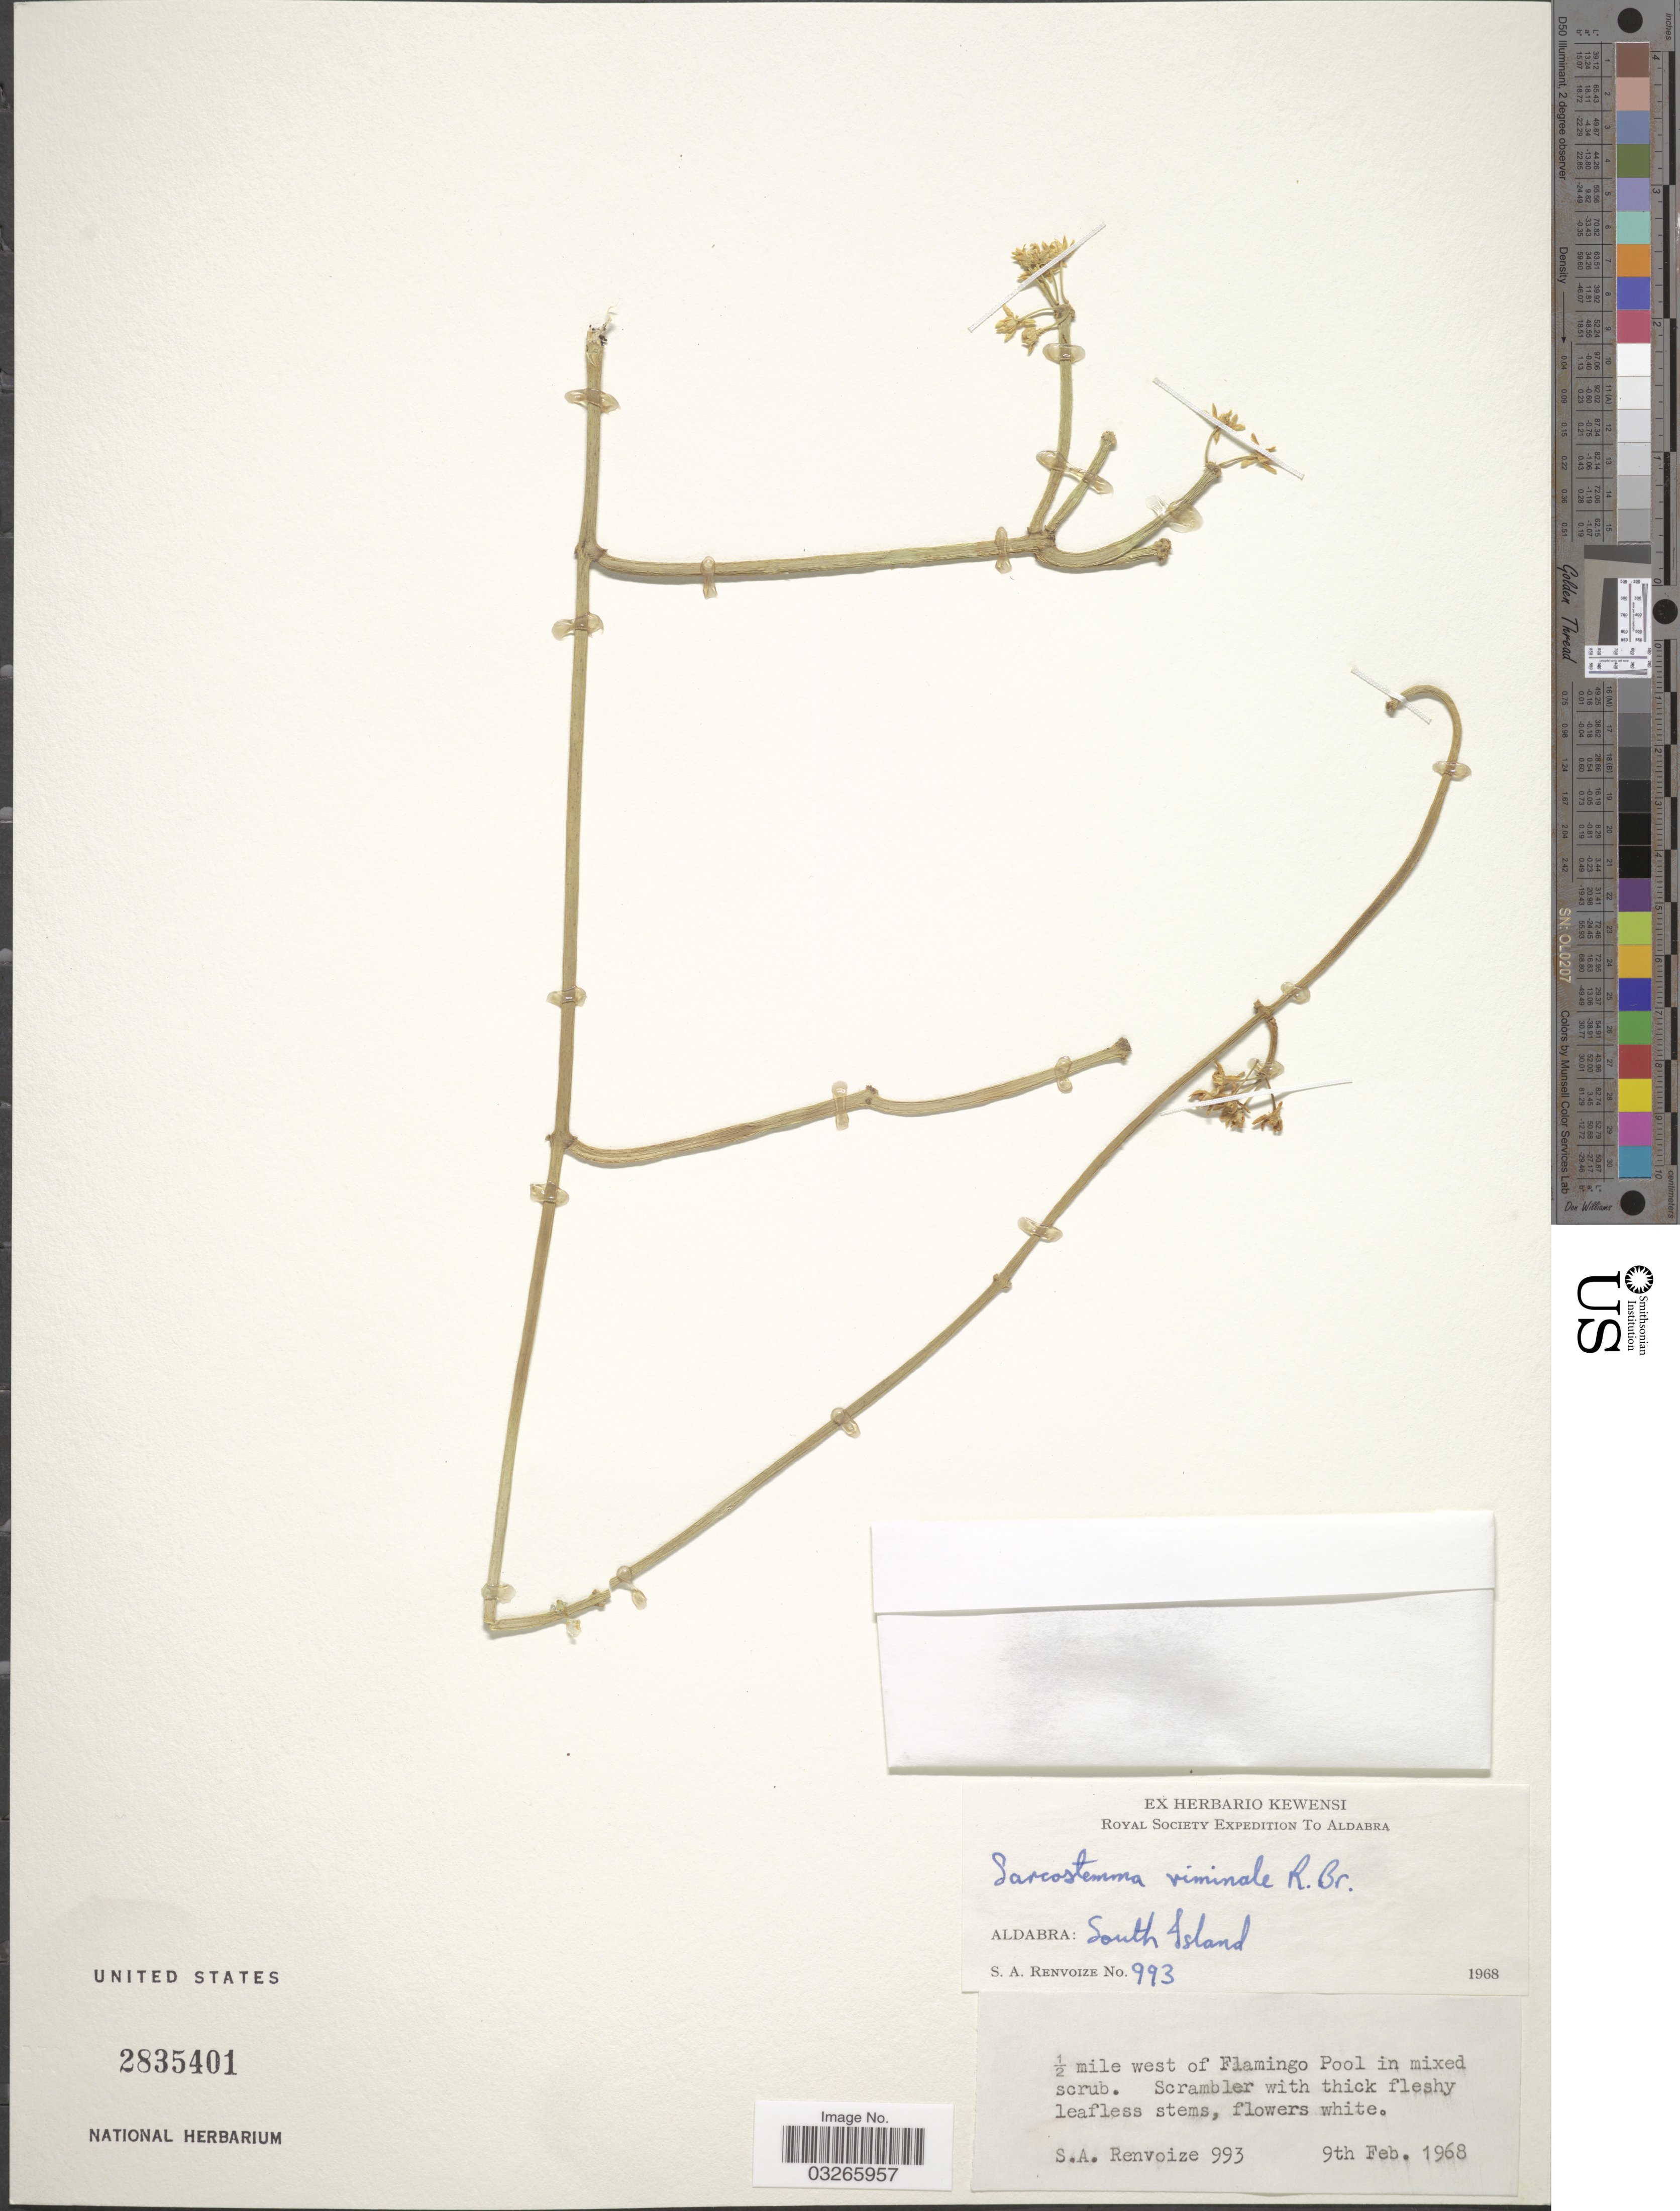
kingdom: Plantae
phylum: Tracheophyta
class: Magnoliopsida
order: Gentianales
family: Apocynaceae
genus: Sarcostemma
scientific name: Sarcostemma viminale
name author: (Linn) R. Br.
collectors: S. A. Renvoize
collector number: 993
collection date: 1968-02-09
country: Seychelles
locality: Aldabra. Aldabra: South Island. ½ mile west of Flamingo Pool in mixed scrub.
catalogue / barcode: US 2835401